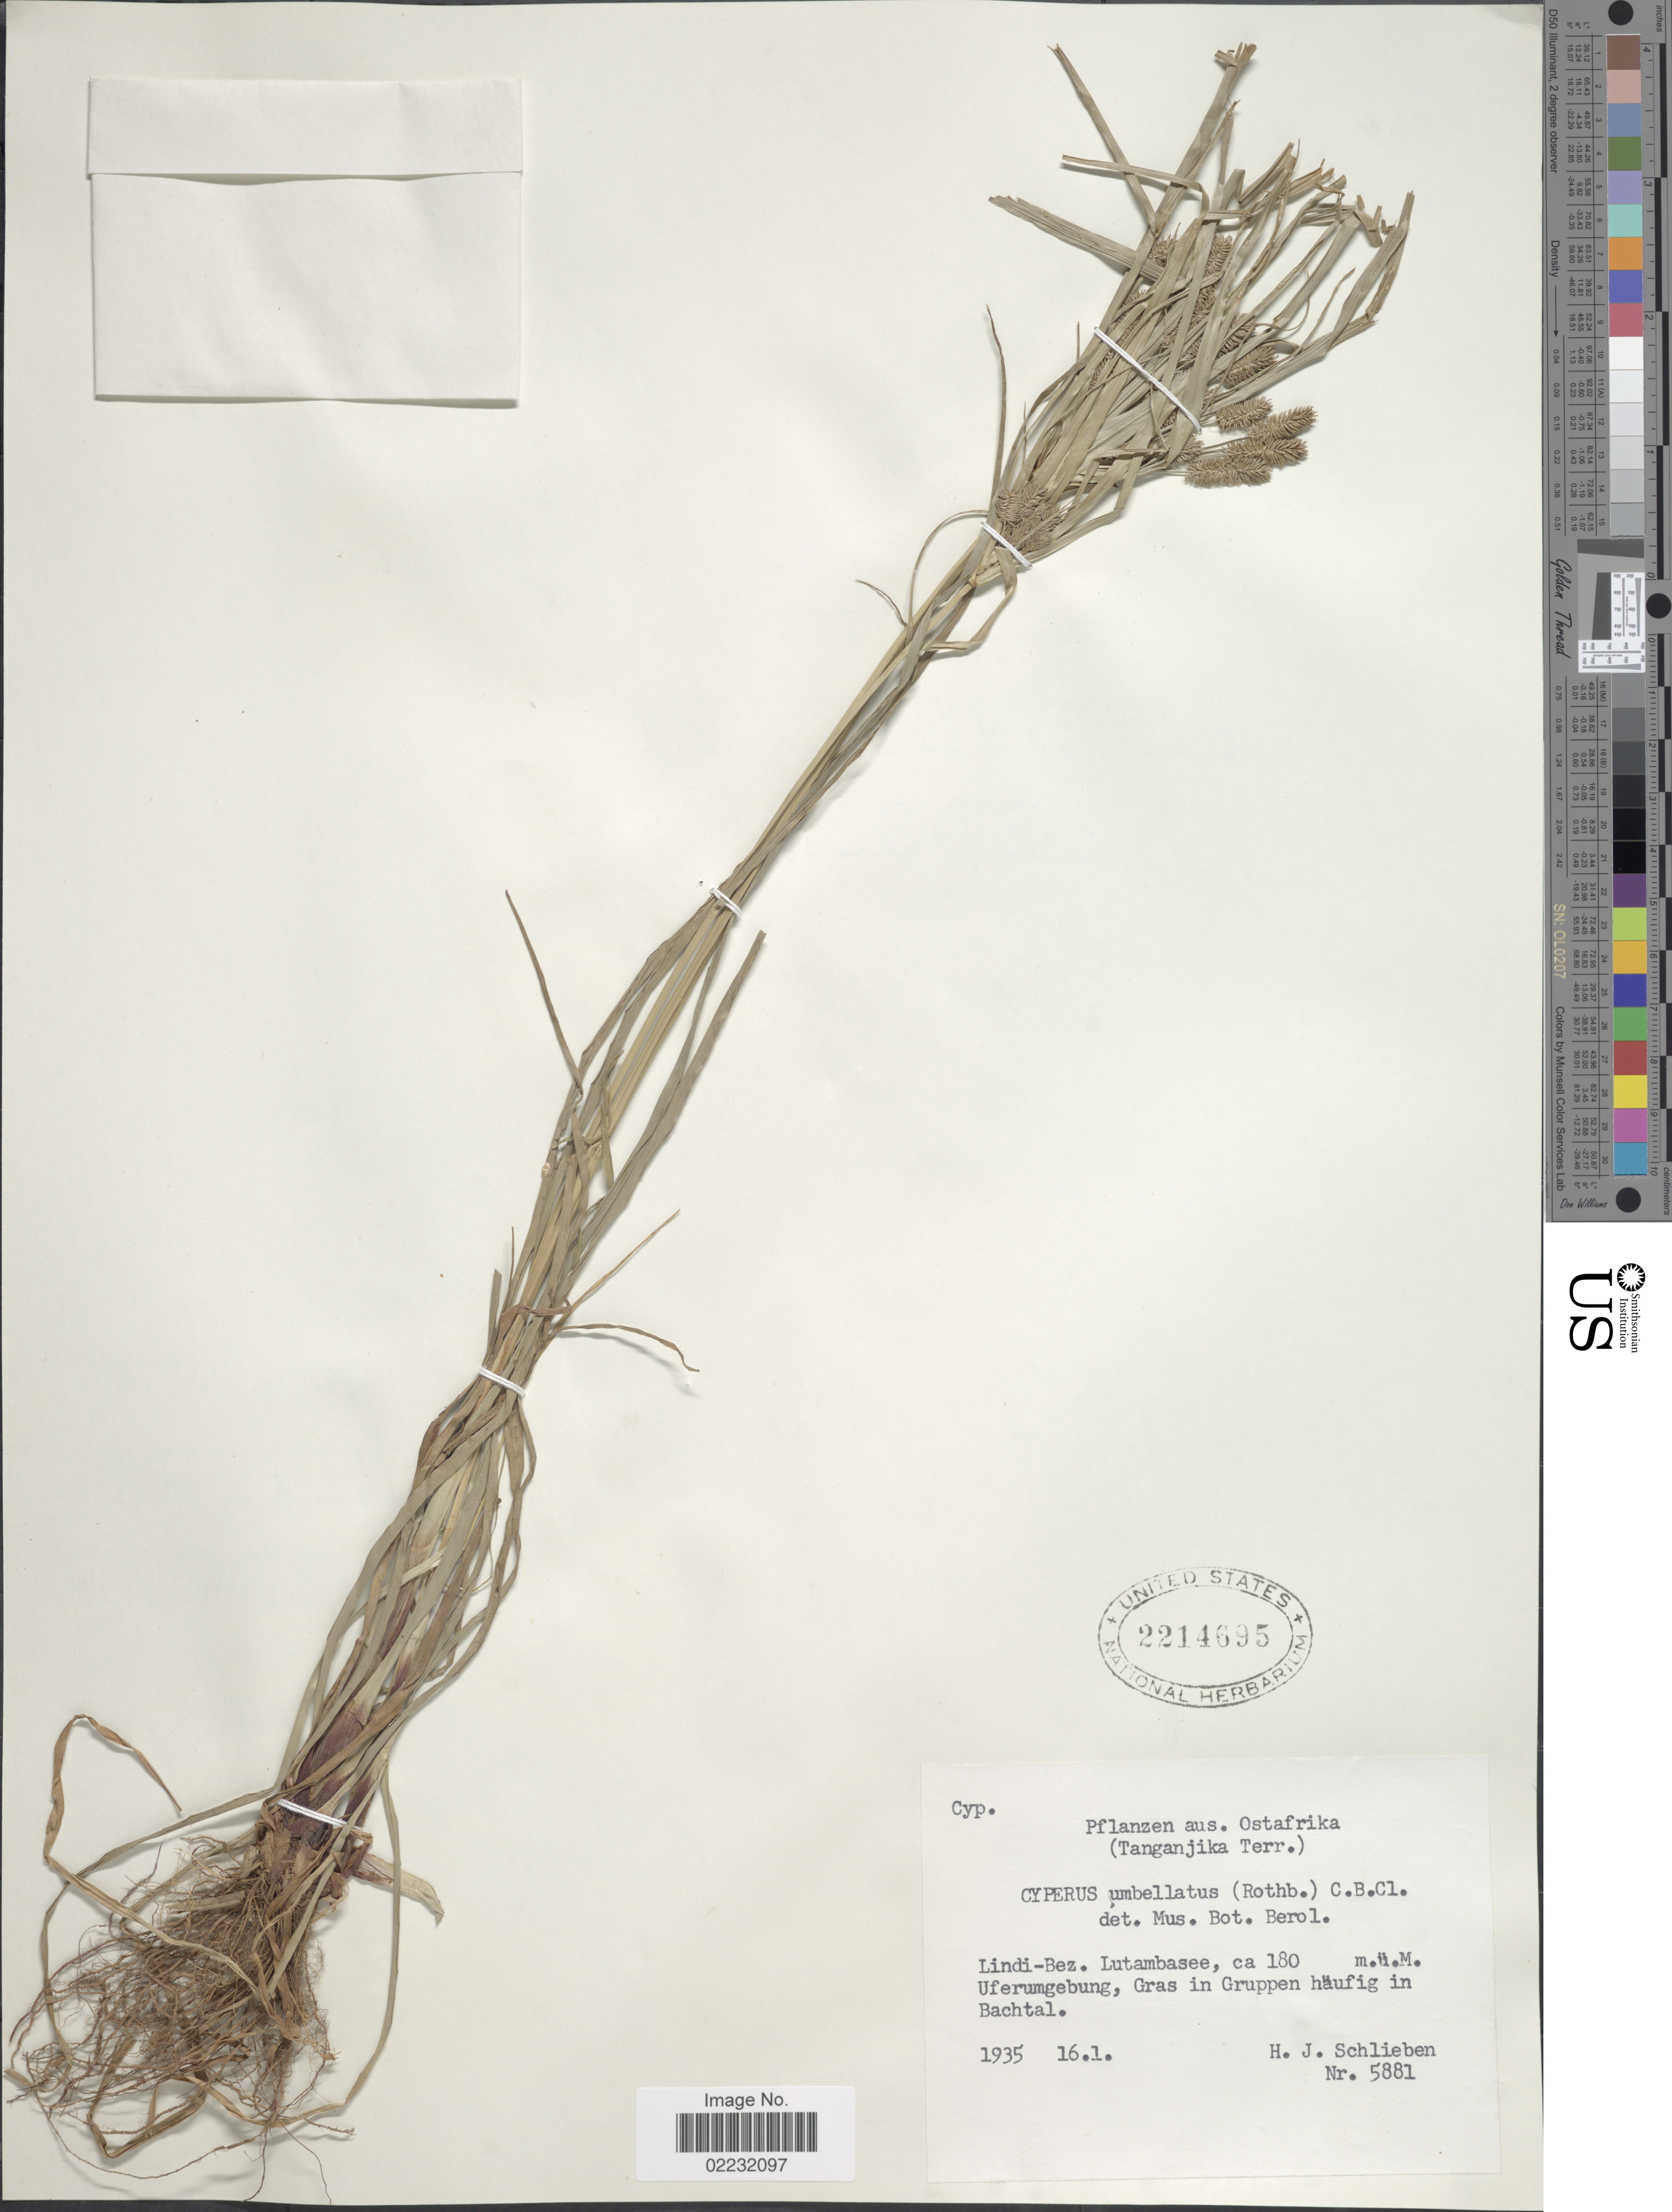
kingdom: Plantae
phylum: Tracheophyta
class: Liliopsida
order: Poales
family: Cyperaceae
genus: Cyperus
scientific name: Cyperus cyperoides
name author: (L.) Kuntze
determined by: Strong, Mark T., (BOT), Smithsonian Institution - National Museum of Natural History (UNITED STATES)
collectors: H. J. Schlieben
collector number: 5881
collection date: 1935-01-16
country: Tanzania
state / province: Lindi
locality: Aus Ostafrika (Tanganjika Terr.), Lindi-Bez, Lutambasee, Uferumgebung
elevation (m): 180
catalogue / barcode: US 2214695